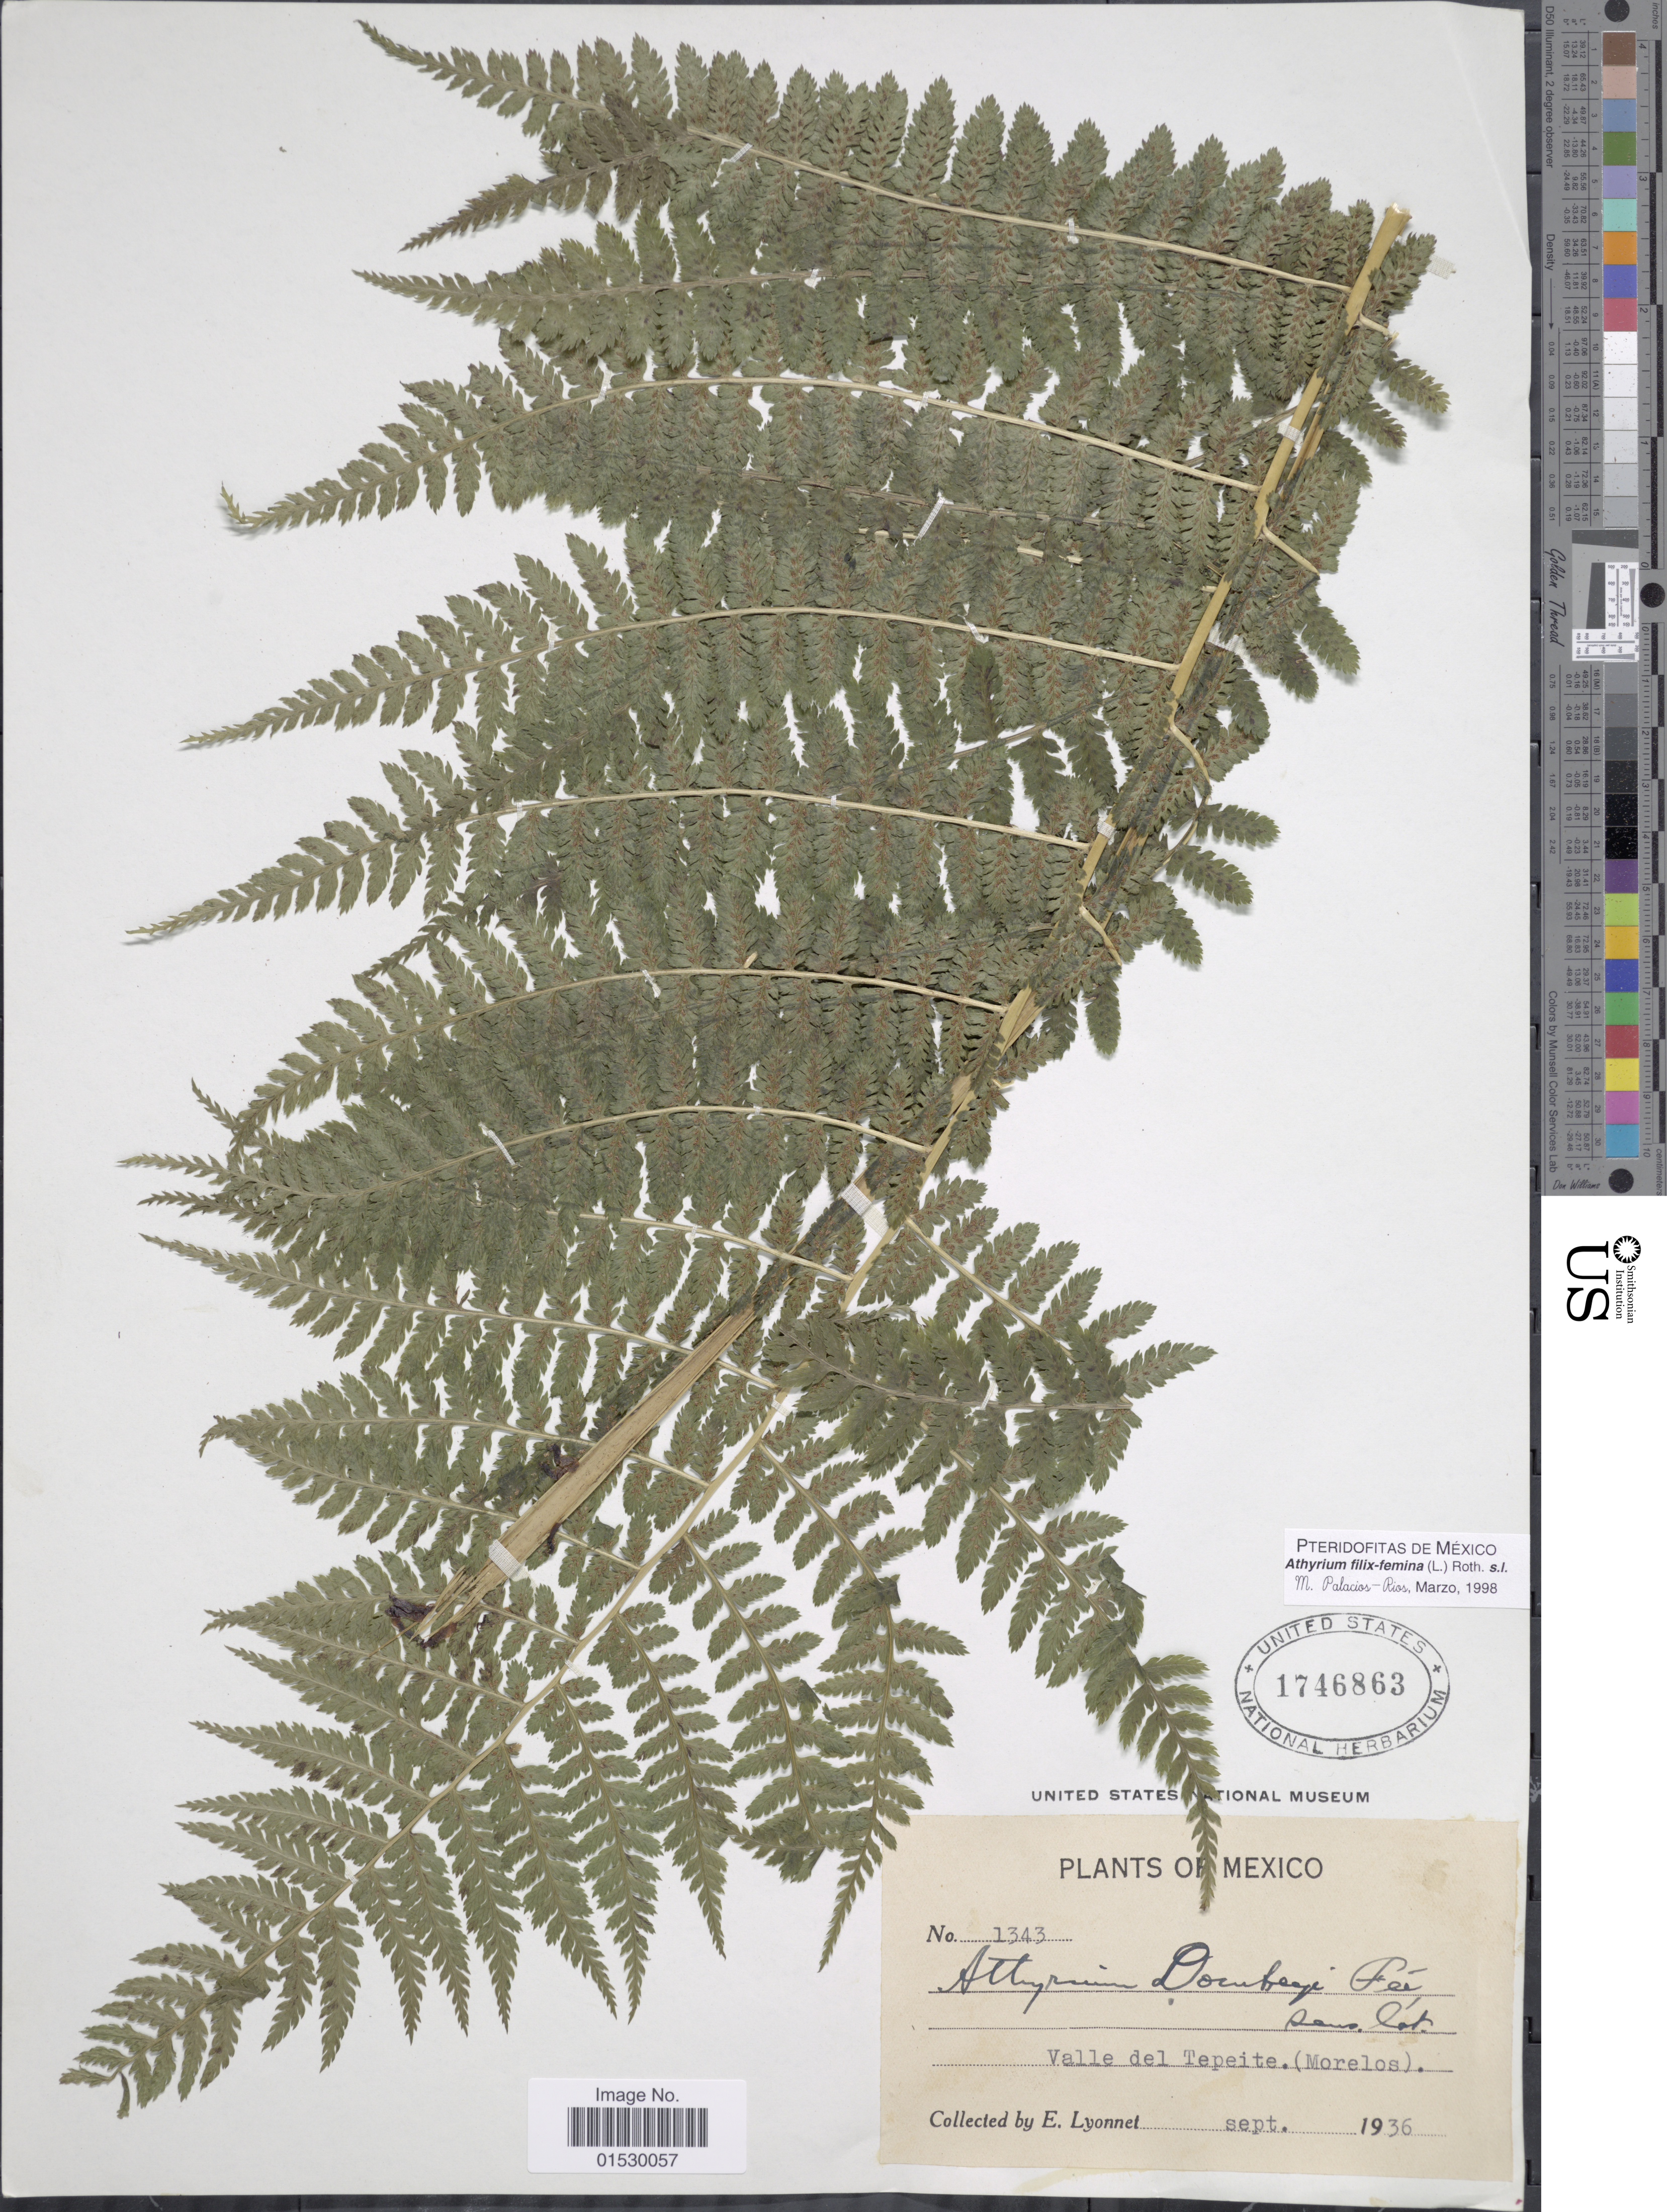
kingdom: Plantae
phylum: Tracheophyta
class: Polypodiopsida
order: Polypodiales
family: Athyriaceae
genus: Athyrium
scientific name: Athyrium dombei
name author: (Desv.) C. Chr.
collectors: E. Lyonnet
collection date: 1936-09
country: Mexico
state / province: Morelos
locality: Valle del Tepeite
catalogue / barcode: US 1746863